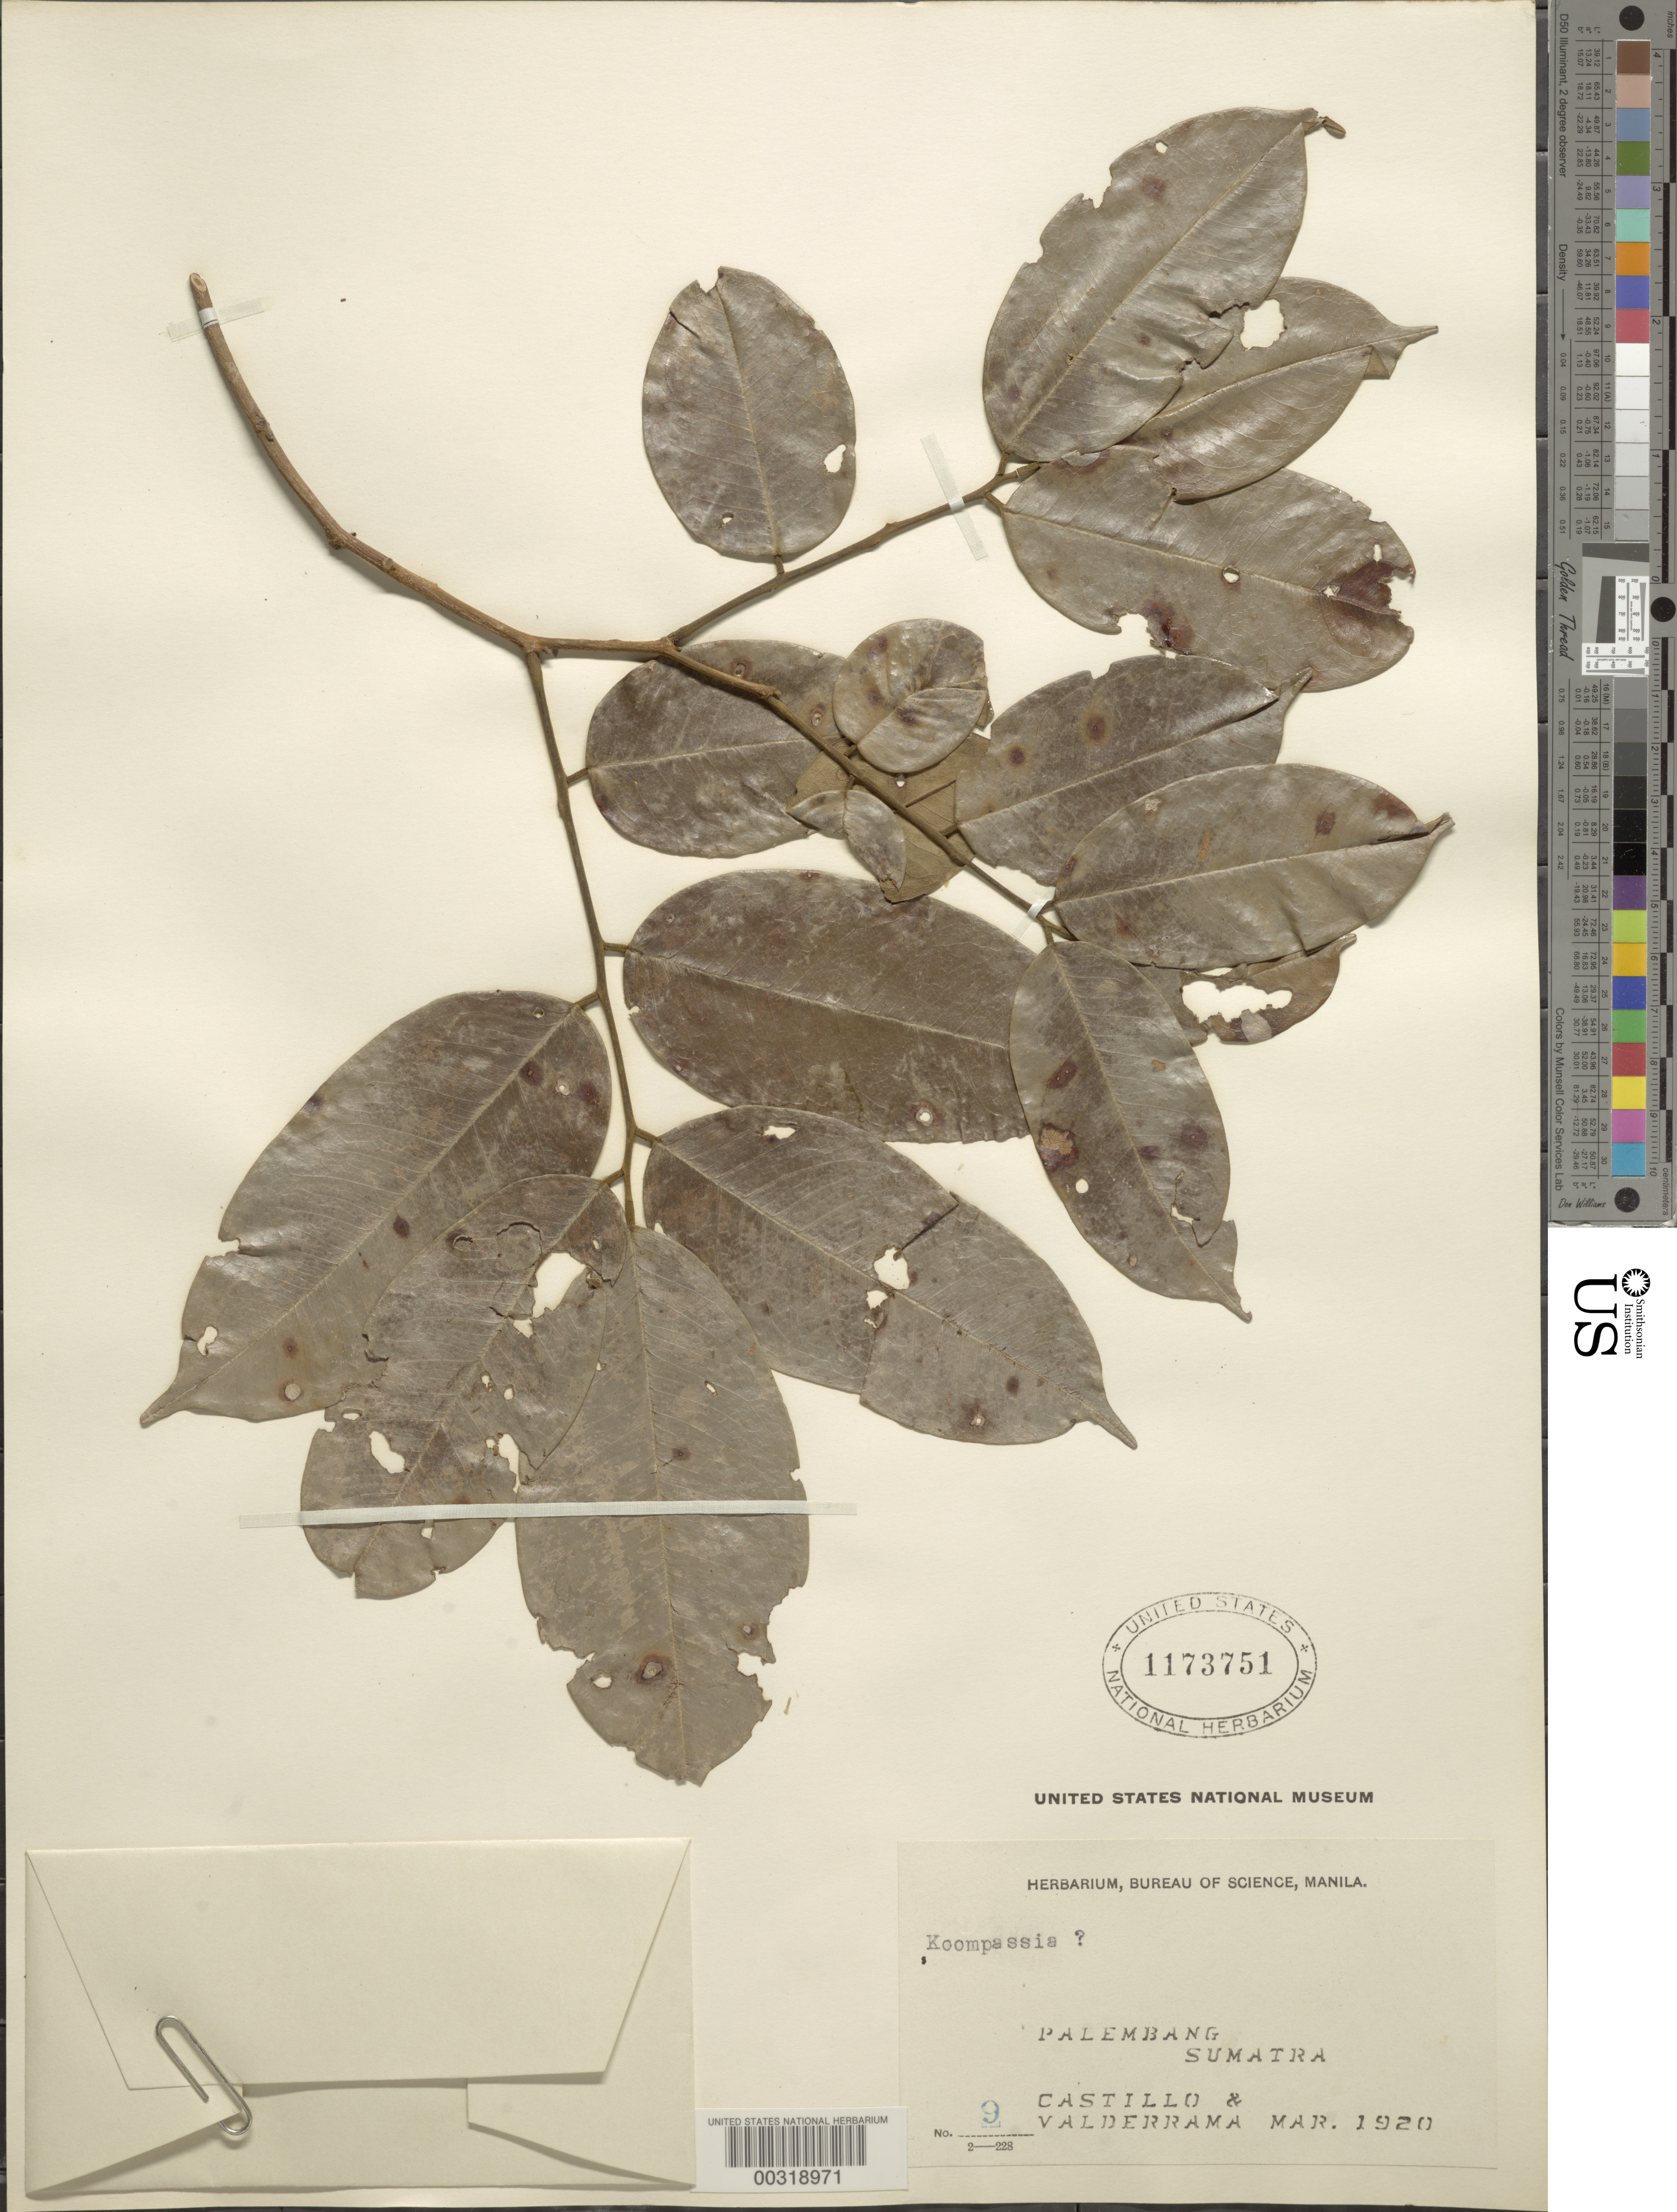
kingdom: Plantae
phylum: Tracheophyta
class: Magnoliopsida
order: Fabales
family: Fabaceae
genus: Koompassia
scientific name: Koompassia sp.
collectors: Castillo, -- & -. Valderrama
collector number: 9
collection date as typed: Mar 1920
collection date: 1920-03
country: Indonesia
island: Sumatra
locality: Palembang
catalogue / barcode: US 1173751